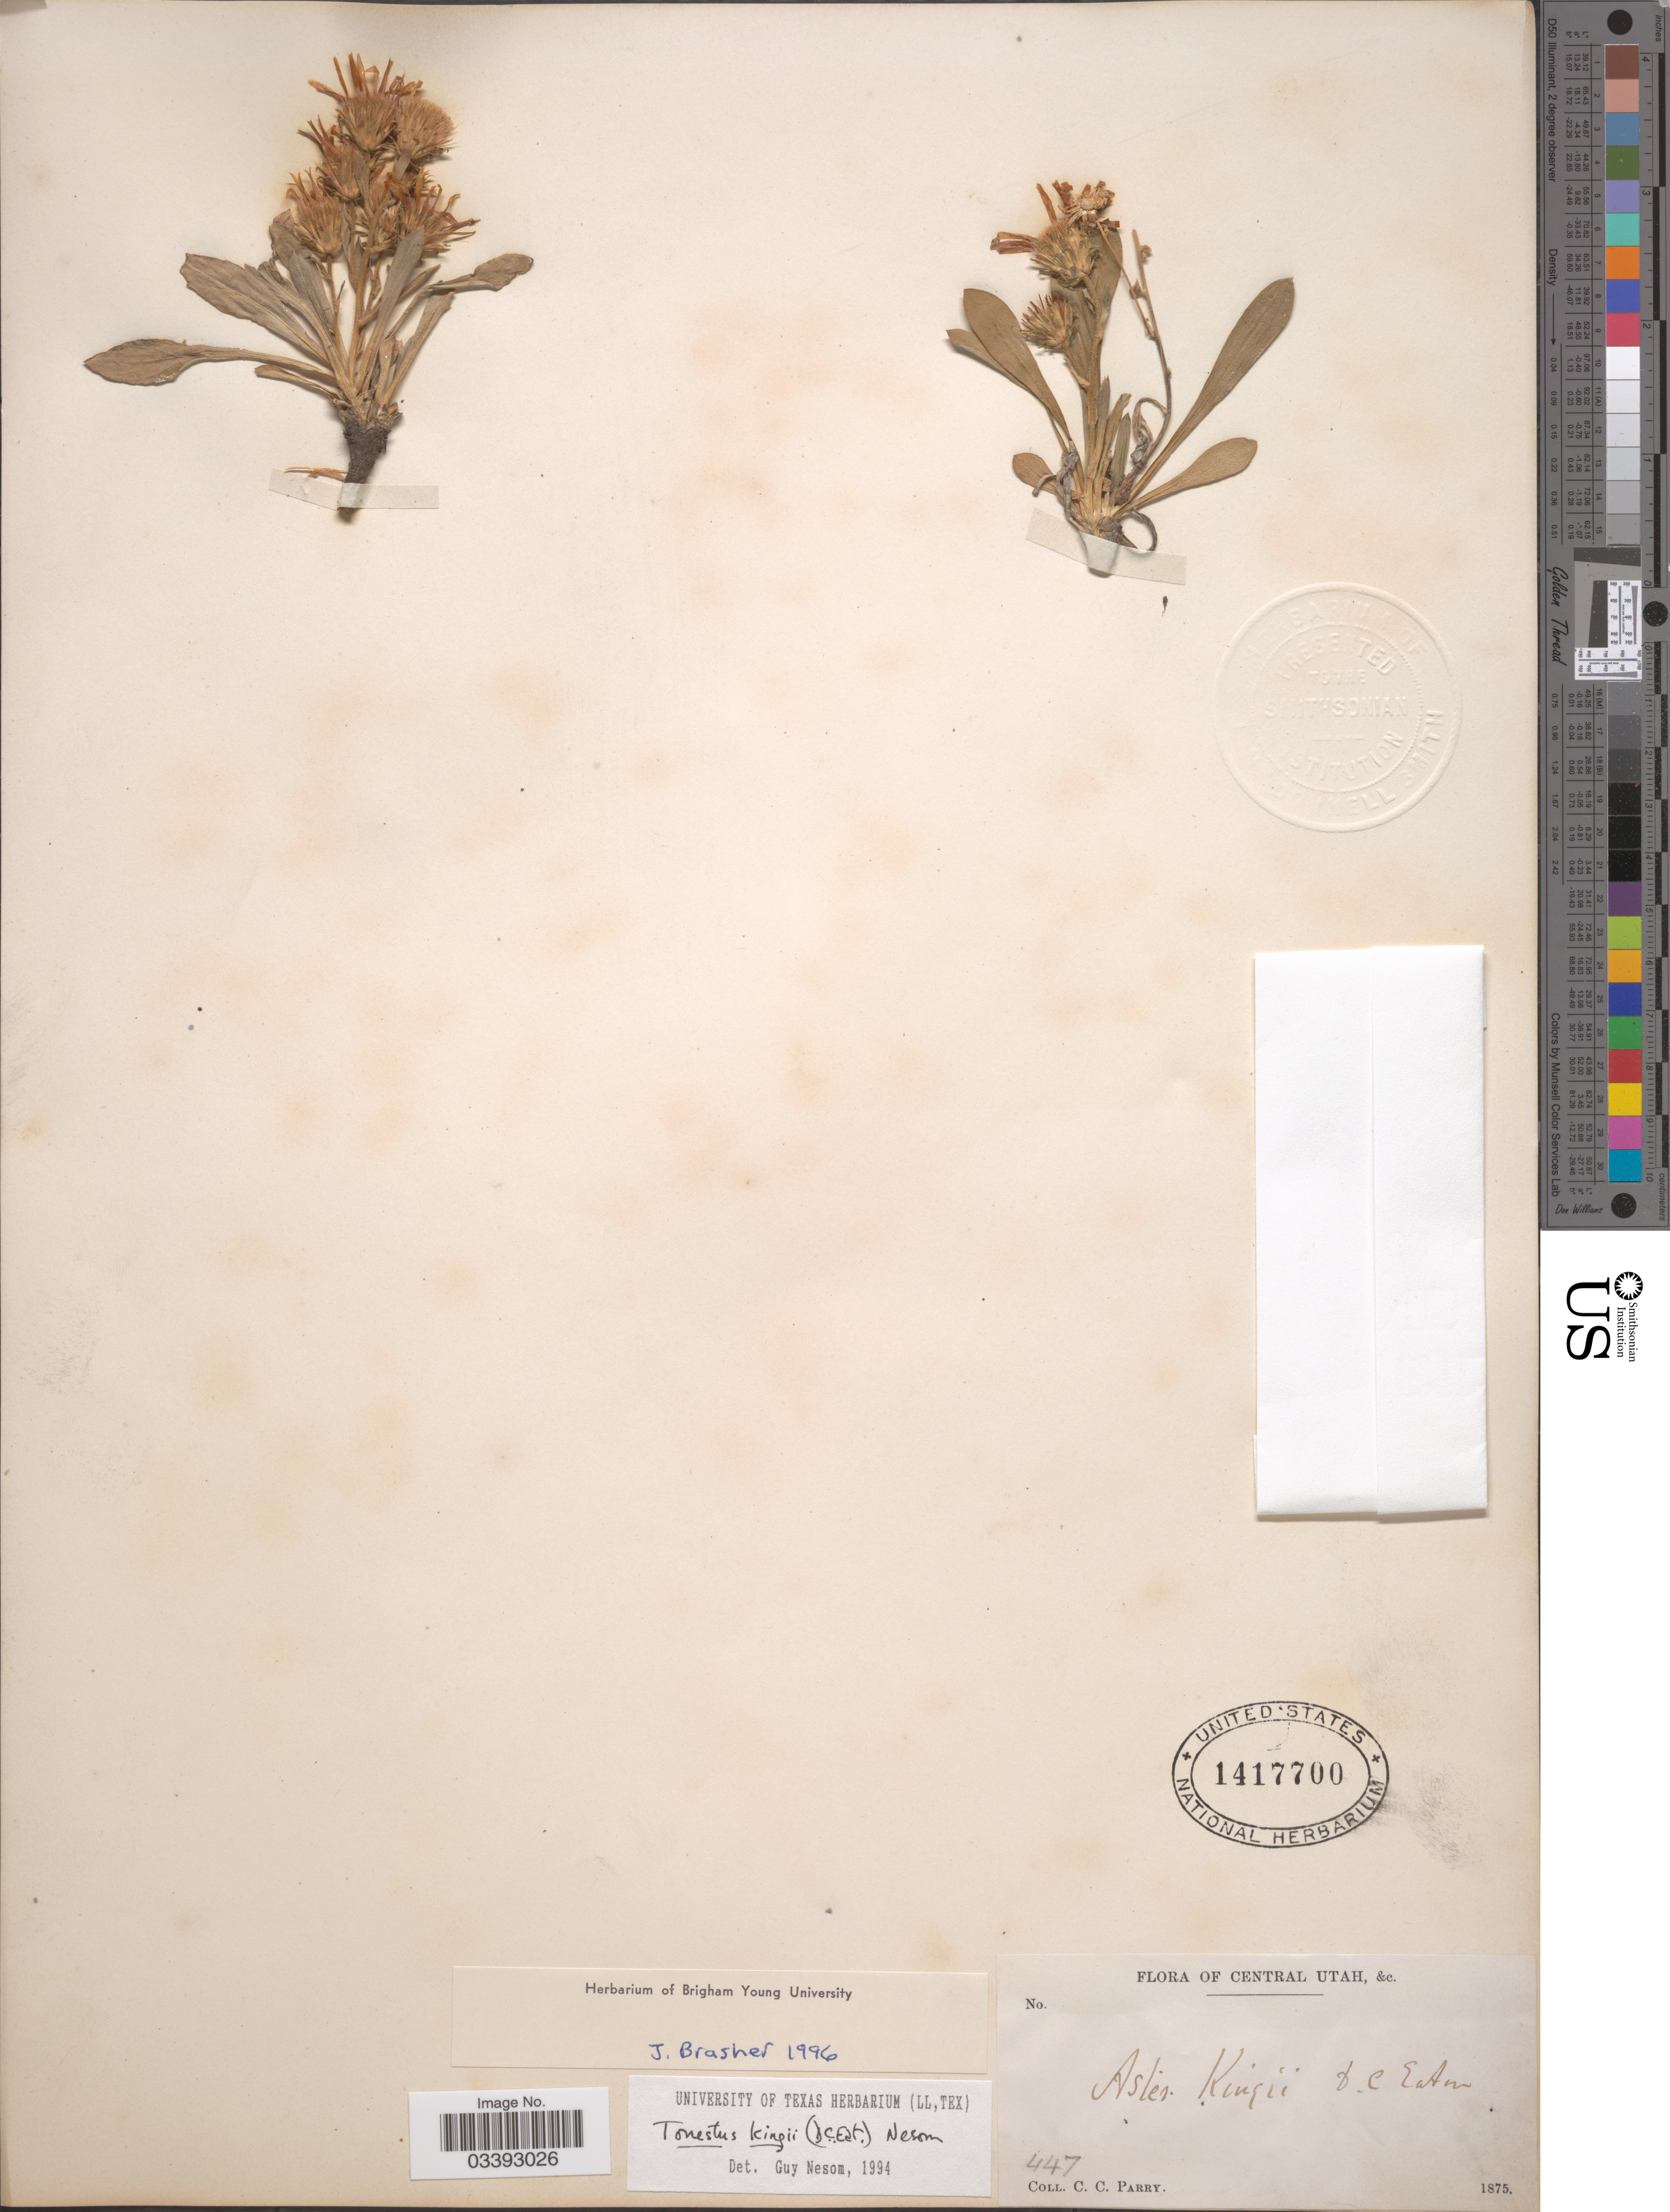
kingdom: Plantae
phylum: Tracheophyta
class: Magnoliopsida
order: Asterales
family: Asteraceae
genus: Tonestus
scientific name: Tonestus kingii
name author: (D.C. Eaton) G.L. Nesom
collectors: C. C. Parry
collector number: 447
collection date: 1875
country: United States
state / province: Utah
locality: Central Utah.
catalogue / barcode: US 1417700